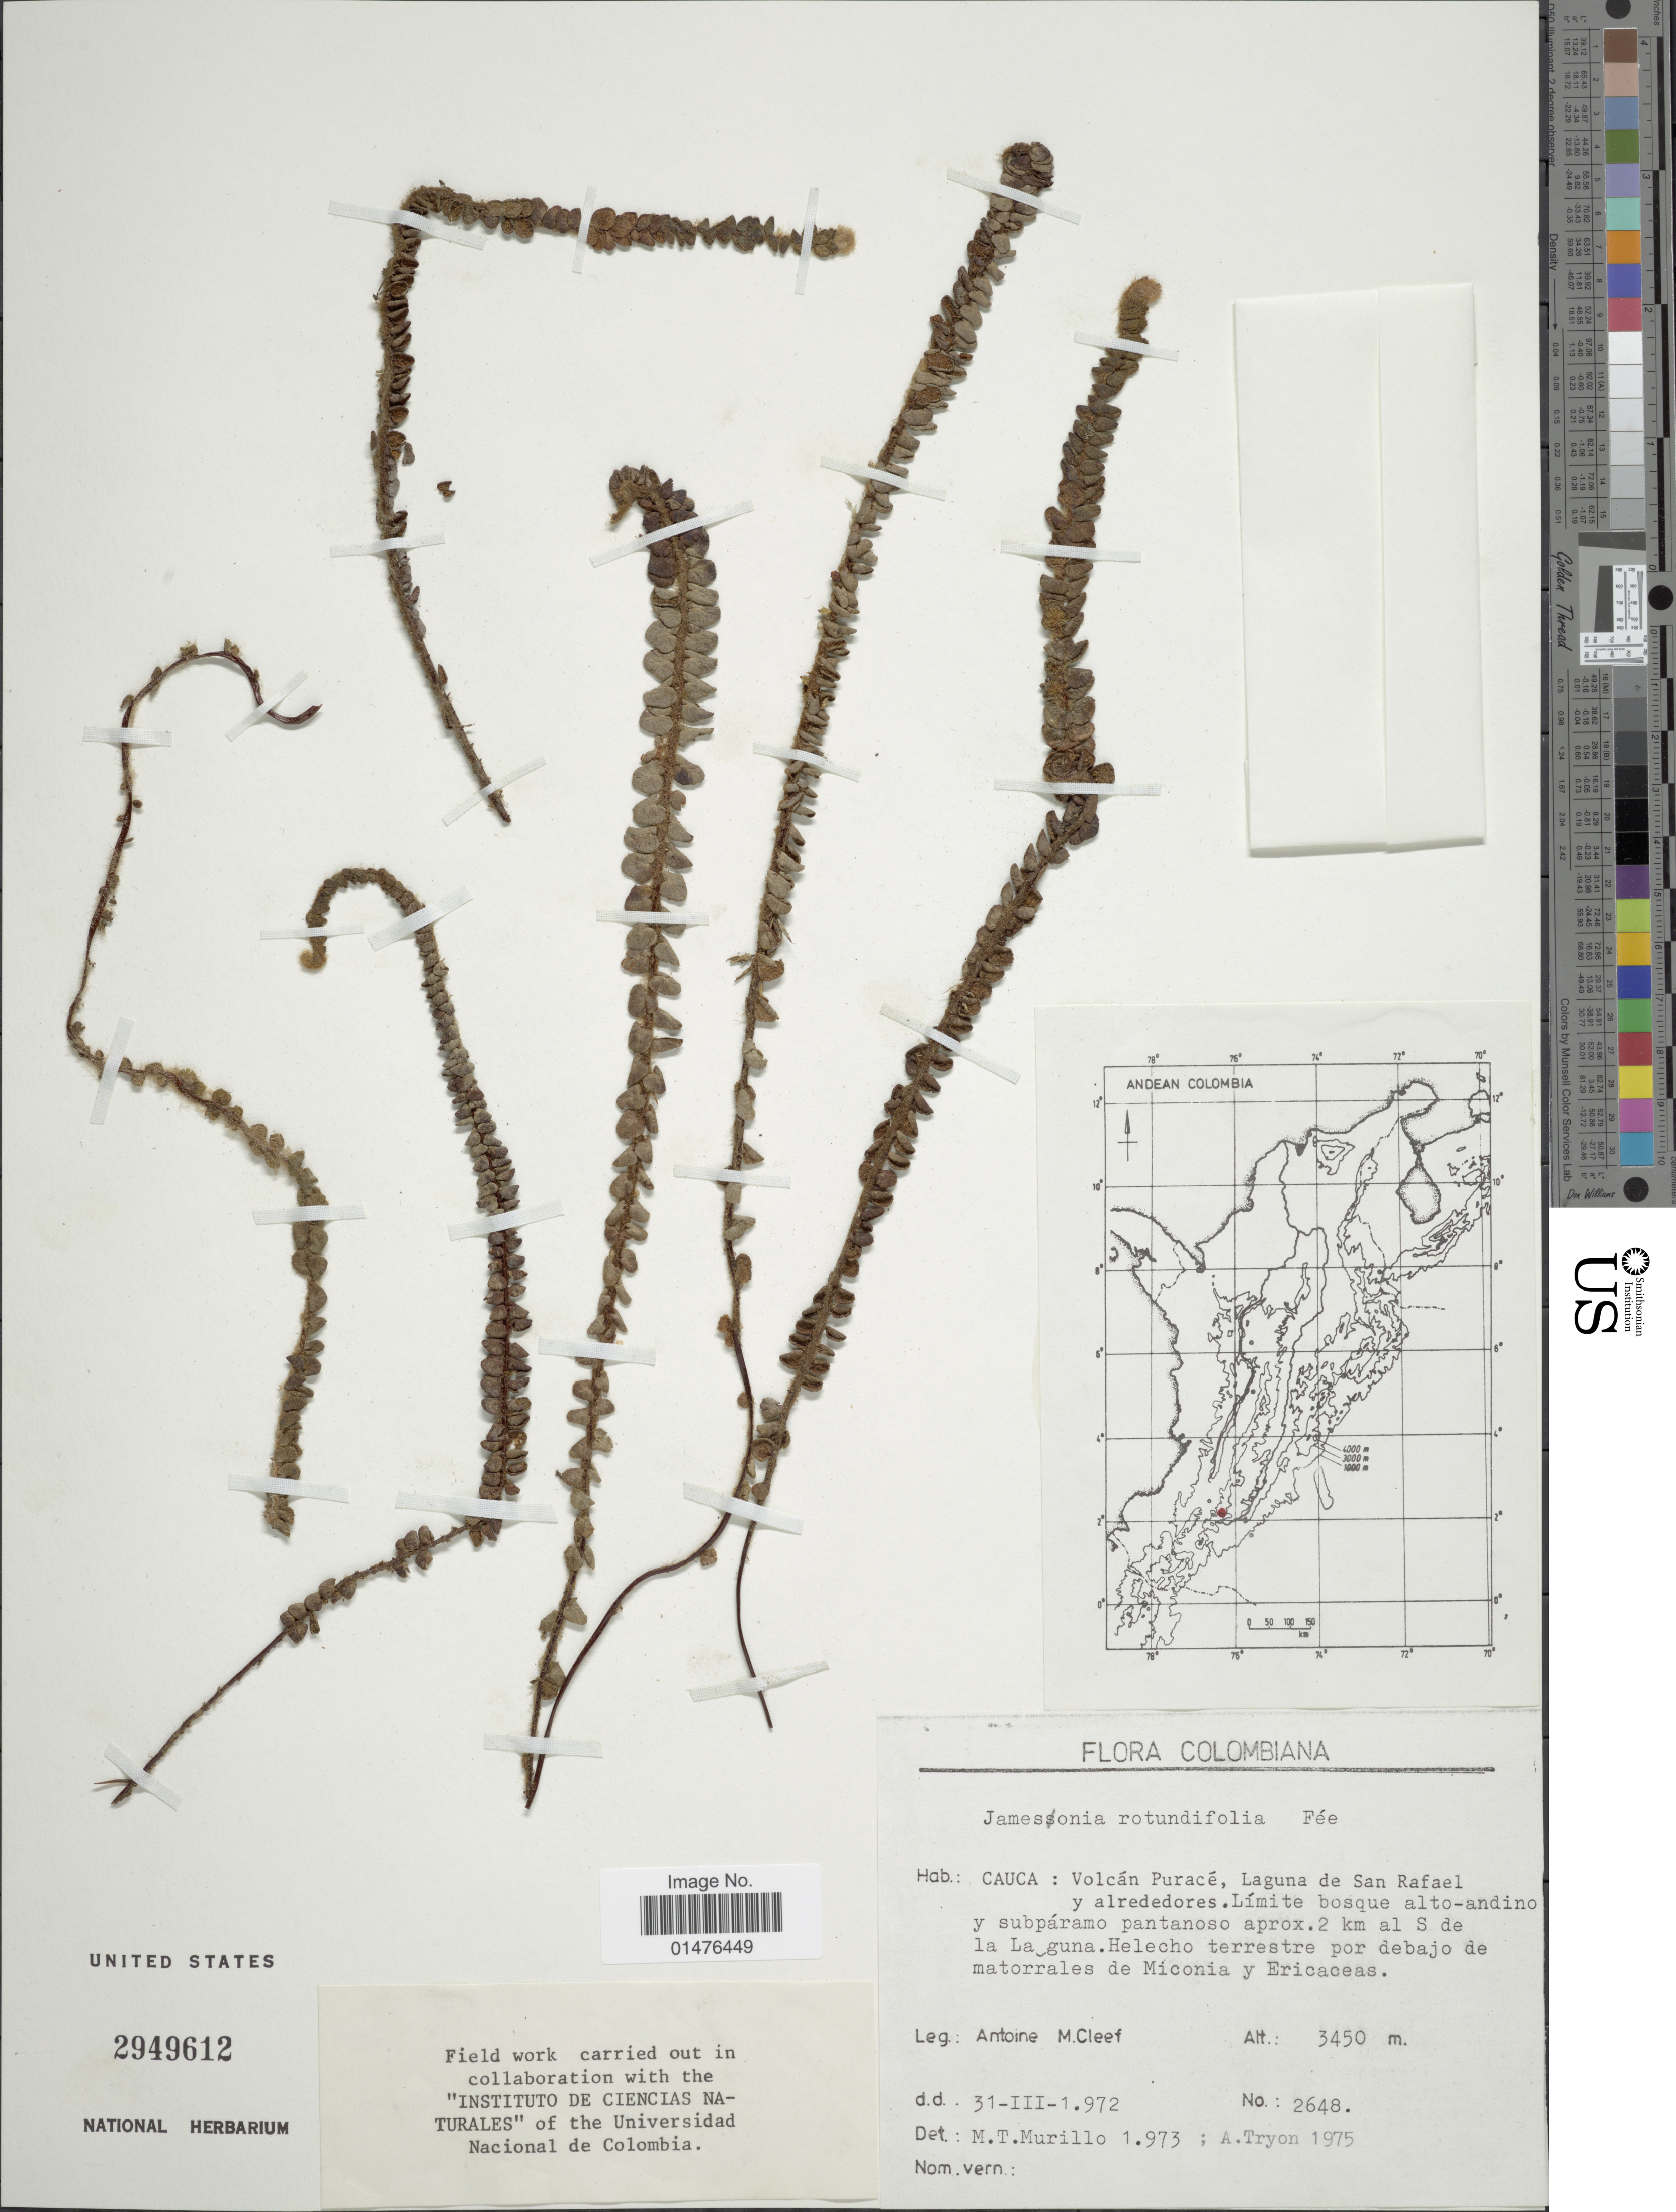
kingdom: Plantae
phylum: Tracheophyta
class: Polypodiopsida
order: Polypodiales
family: Pteridaceae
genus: Jamesonia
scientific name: Jamesonia rotundifolia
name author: Fée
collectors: A. M. Cleef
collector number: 2648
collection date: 1972-03-31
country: Colombia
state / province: Cauca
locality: Volcán Puracé, Laguna de San Rafael y alrededores. Límite bosque alto-andino y subpáramo pantanoso aprox. 2 km al S de la Laguna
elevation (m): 3450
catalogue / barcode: US 2949612